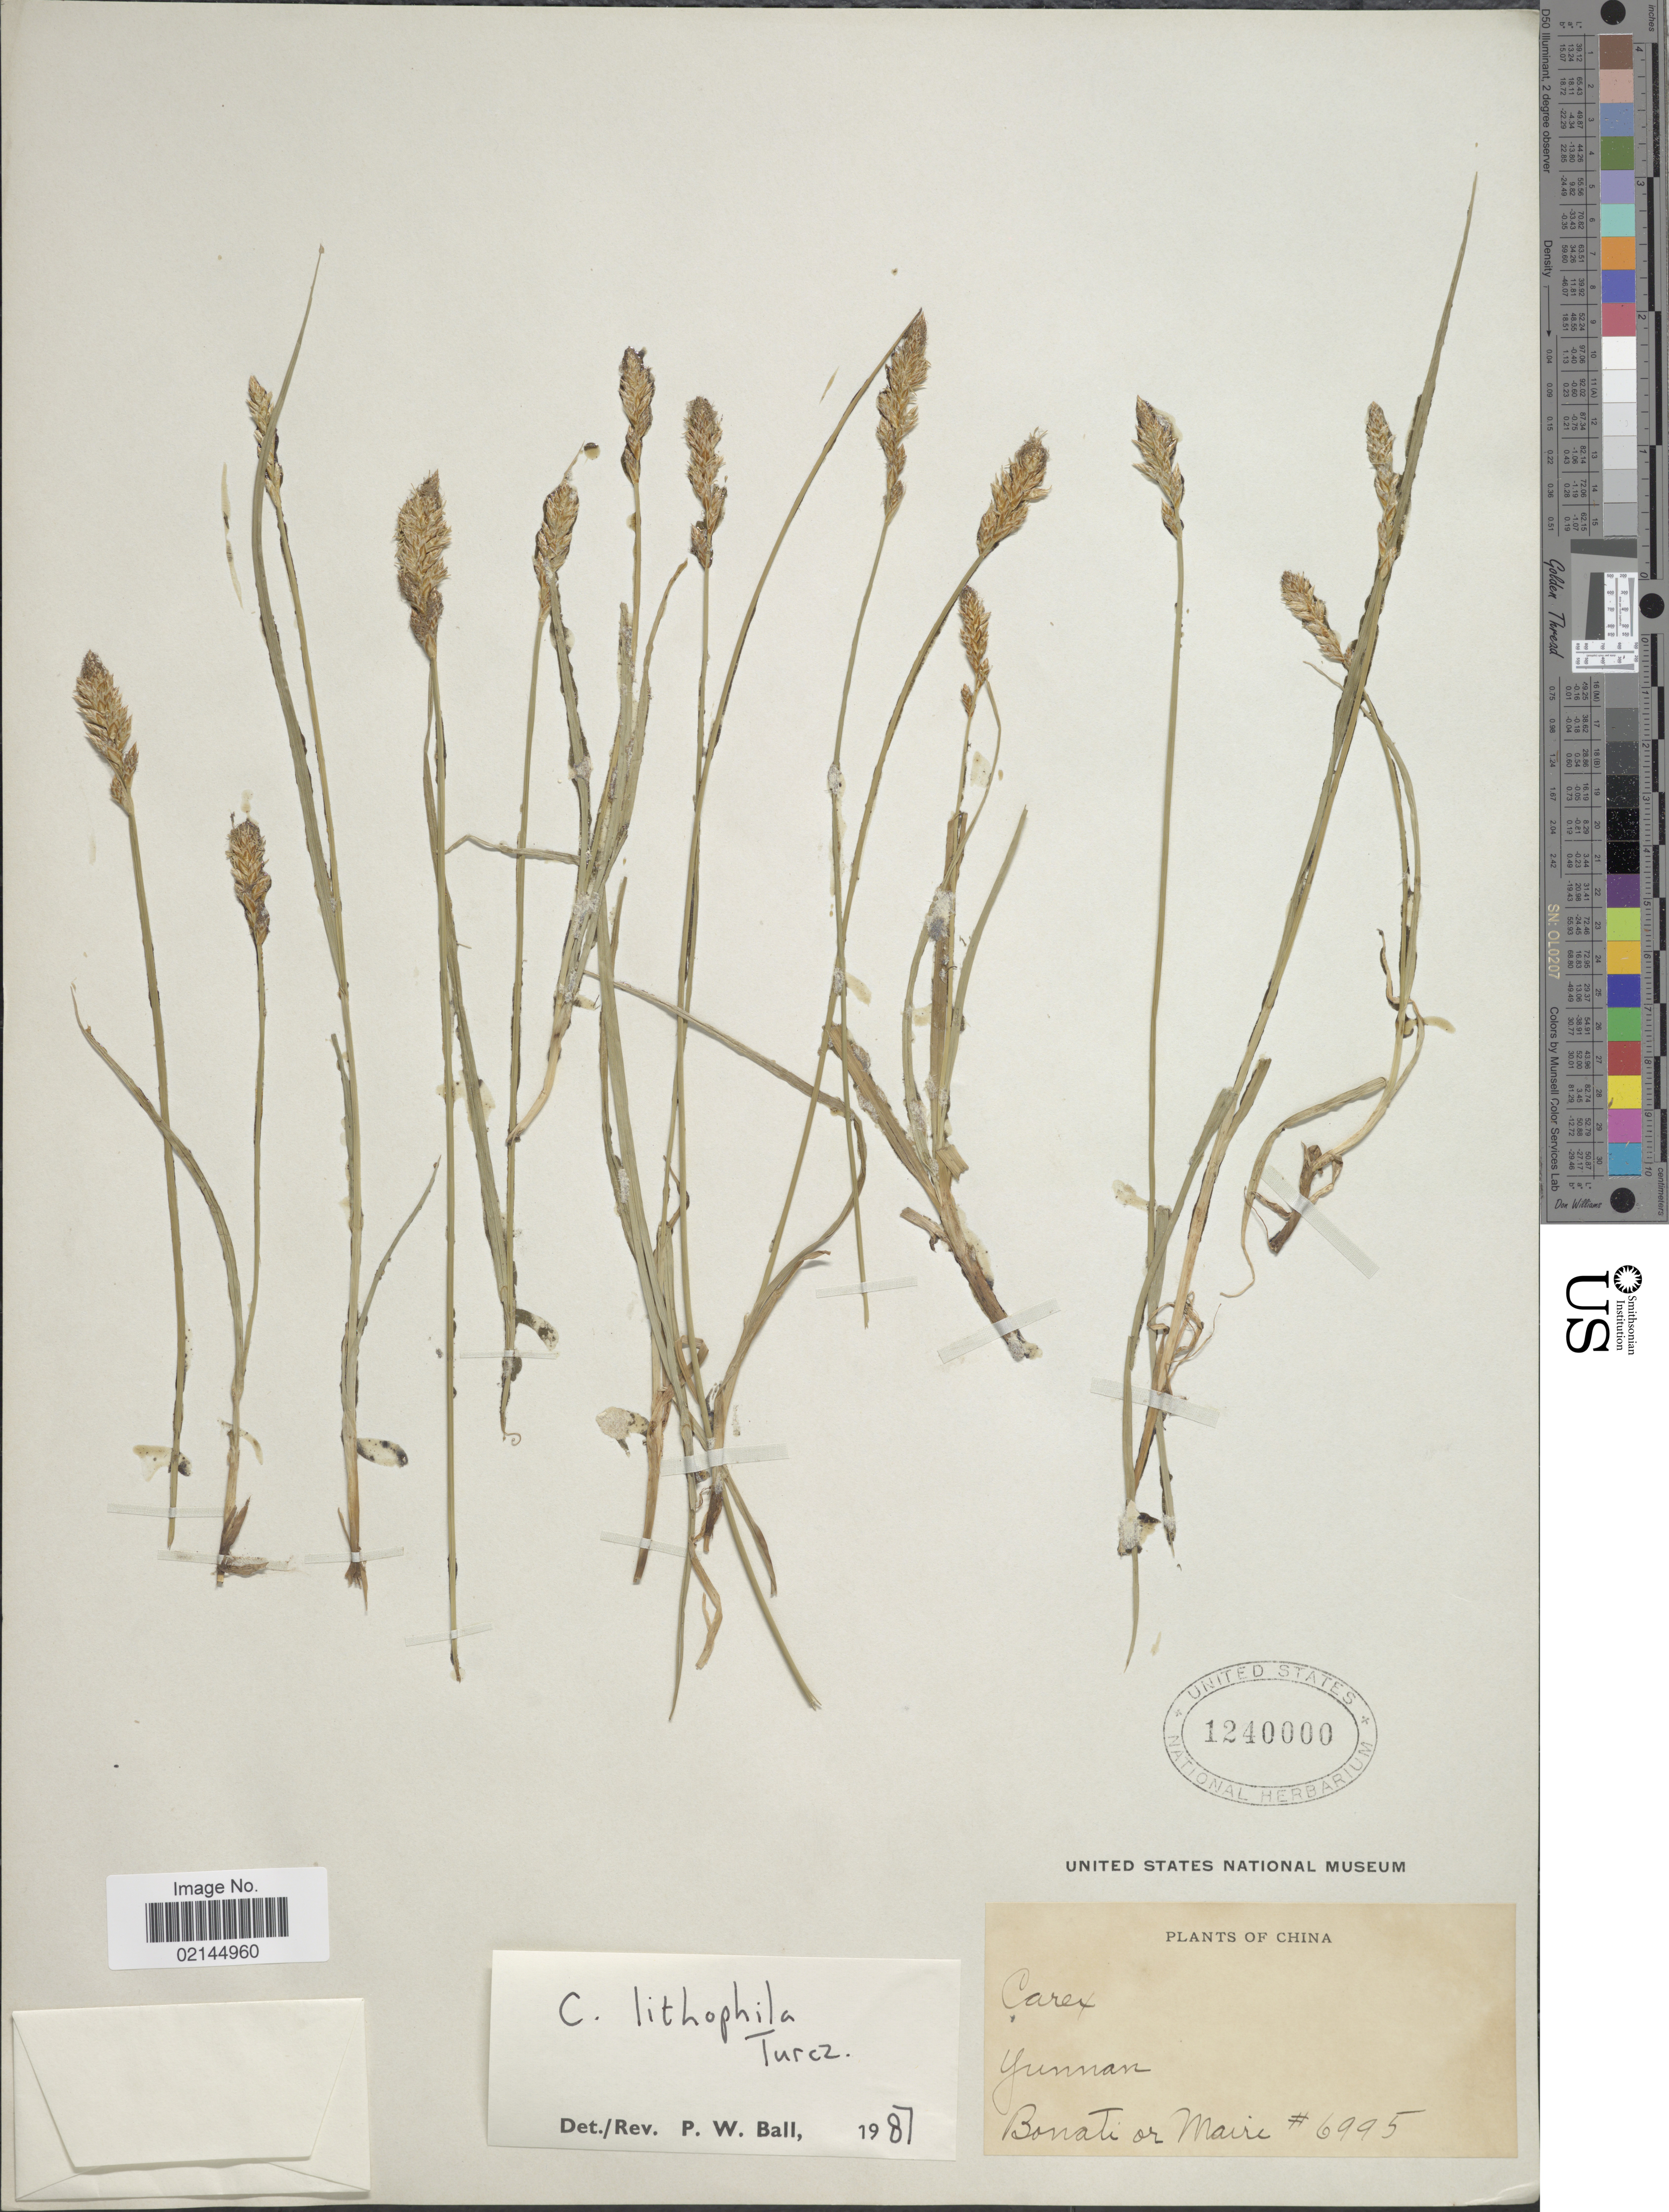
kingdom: Plantae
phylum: Tracheophyta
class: Liliopsida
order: Poales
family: Cyperaceae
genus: Carex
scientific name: Carex lithophila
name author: Turcz.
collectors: -. Bonati & Maire, --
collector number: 6995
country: China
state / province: Yunnan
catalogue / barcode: US 1240000